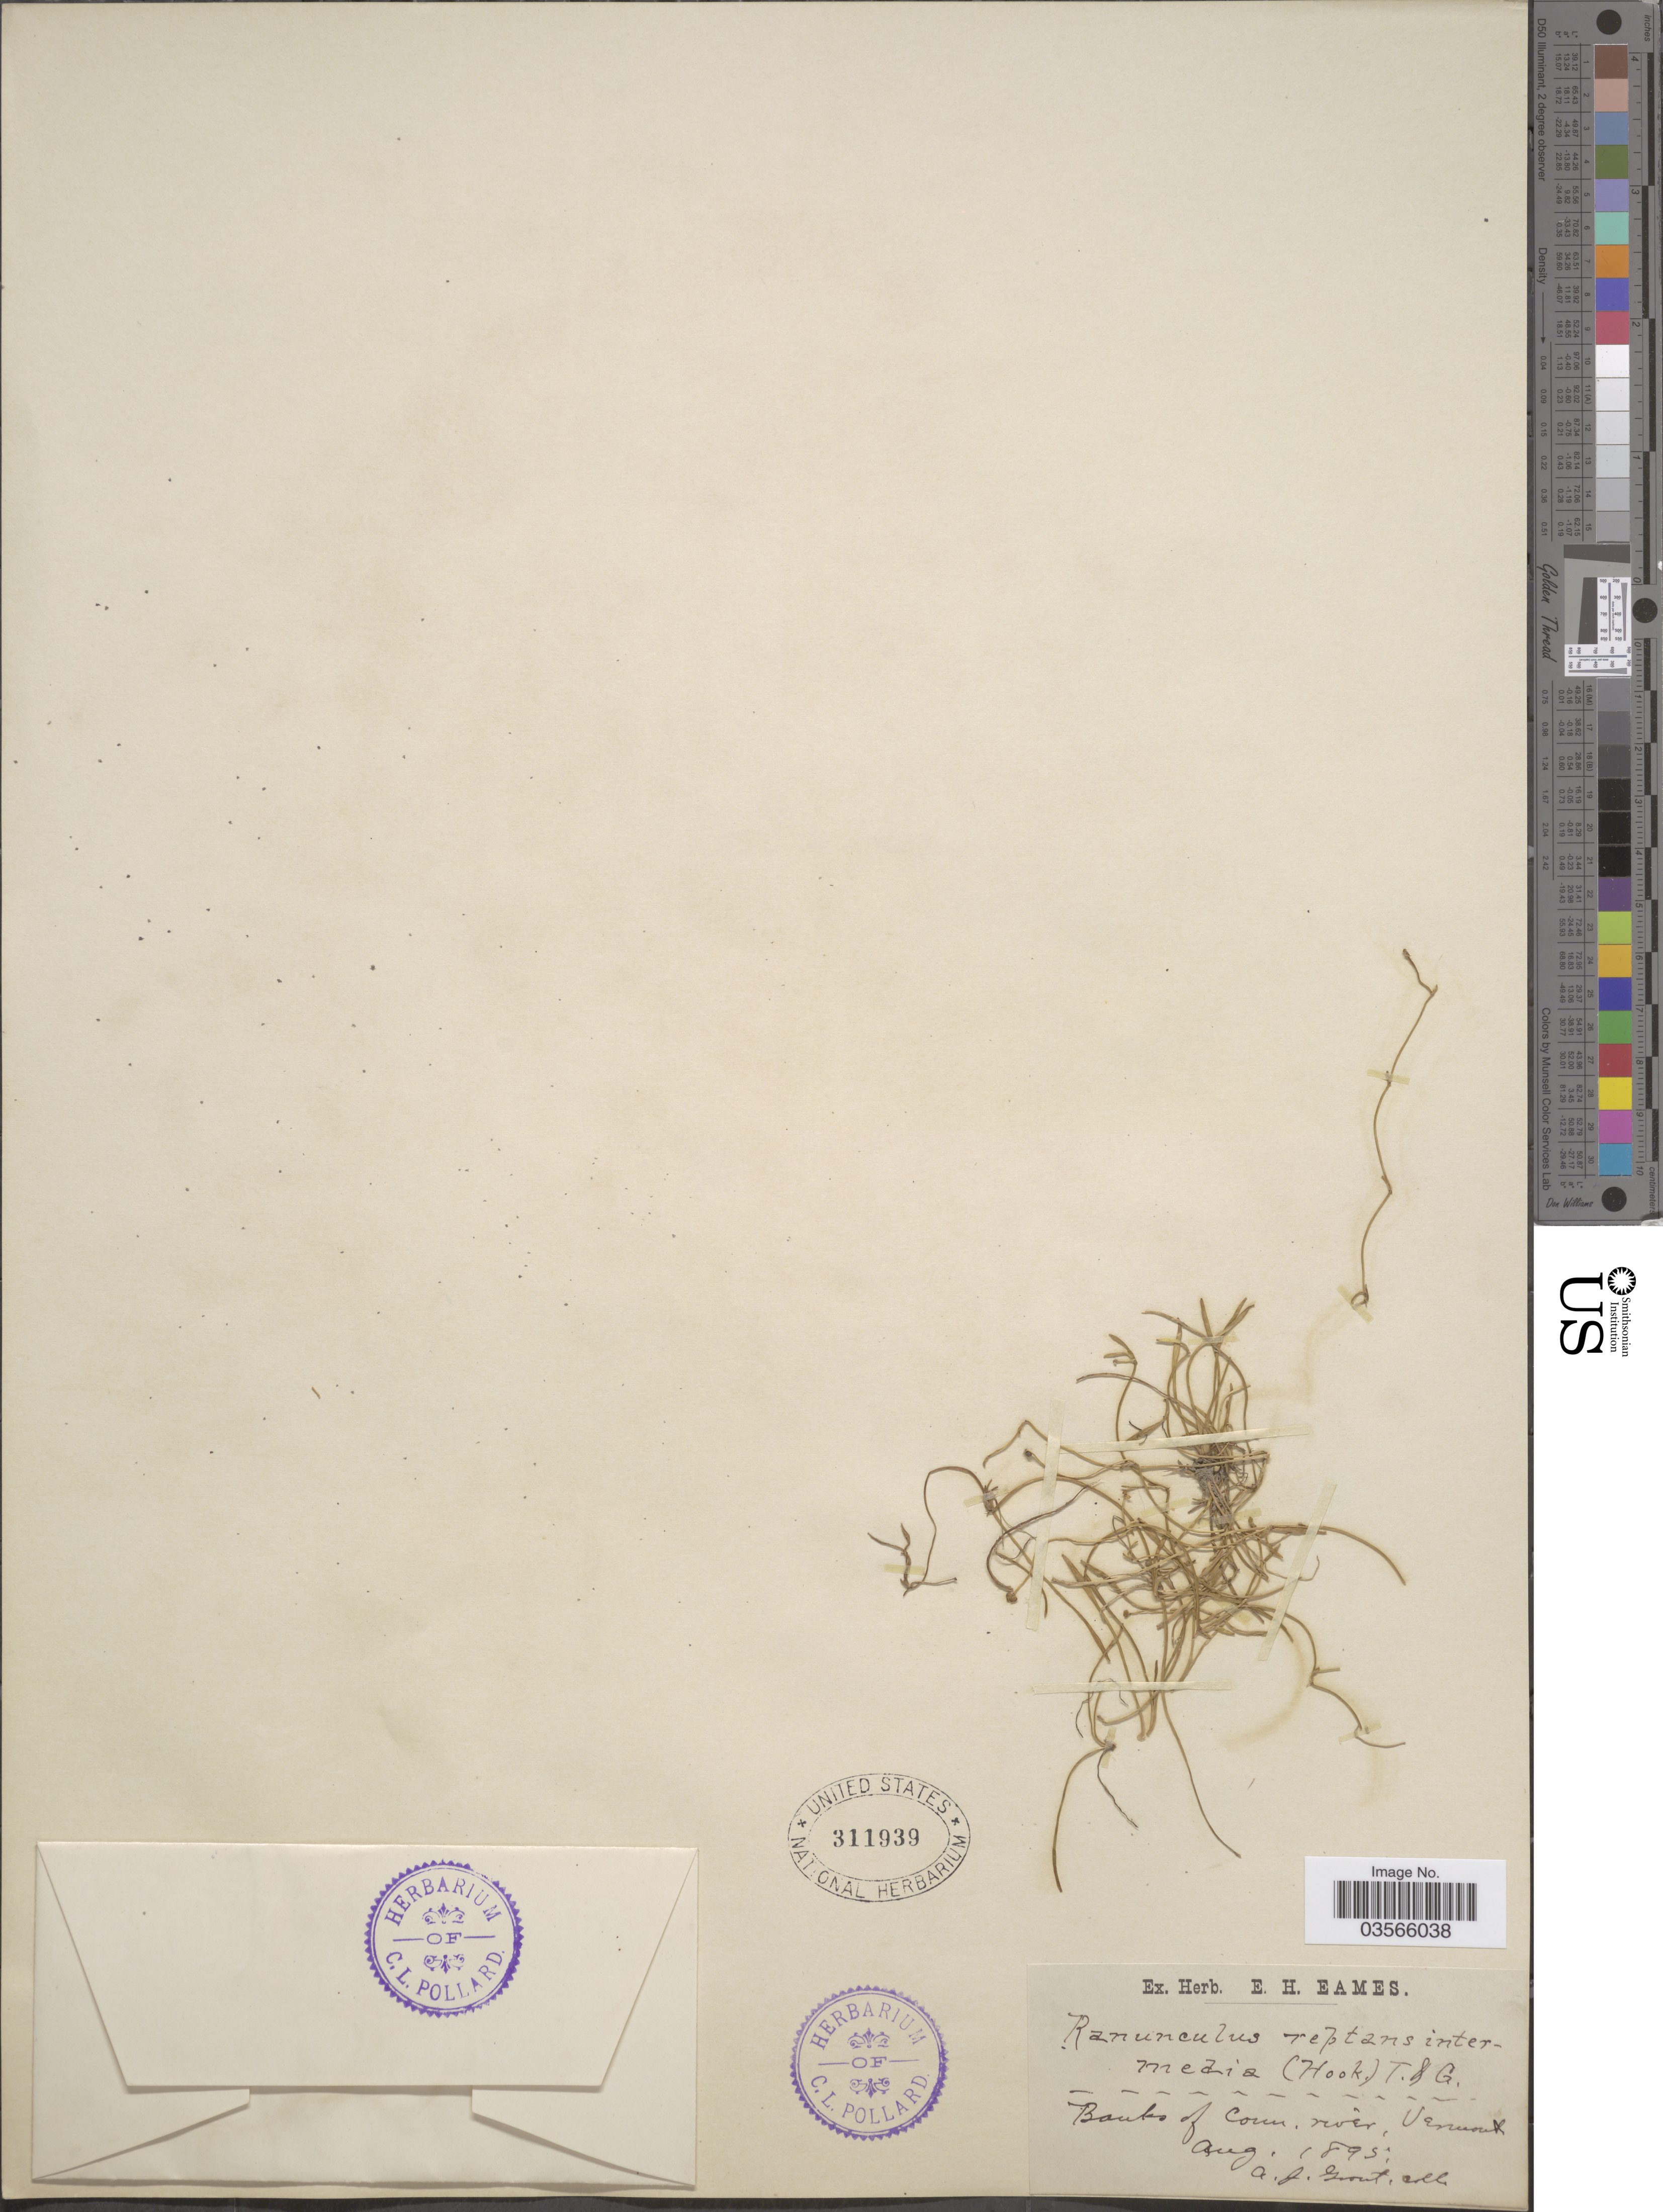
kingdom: Plantae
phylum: Tracheophyta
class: Magnoliopsida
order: Ranunculales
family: Ranunculaceae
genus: Ranunculus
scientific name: Ranunculus flammula var. filiformis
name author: (Michx.) Hook.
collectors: A. J. Grout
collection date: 1895-08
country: United States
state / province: Vermont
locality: Banks of Conn. river.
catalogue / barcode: US 311939